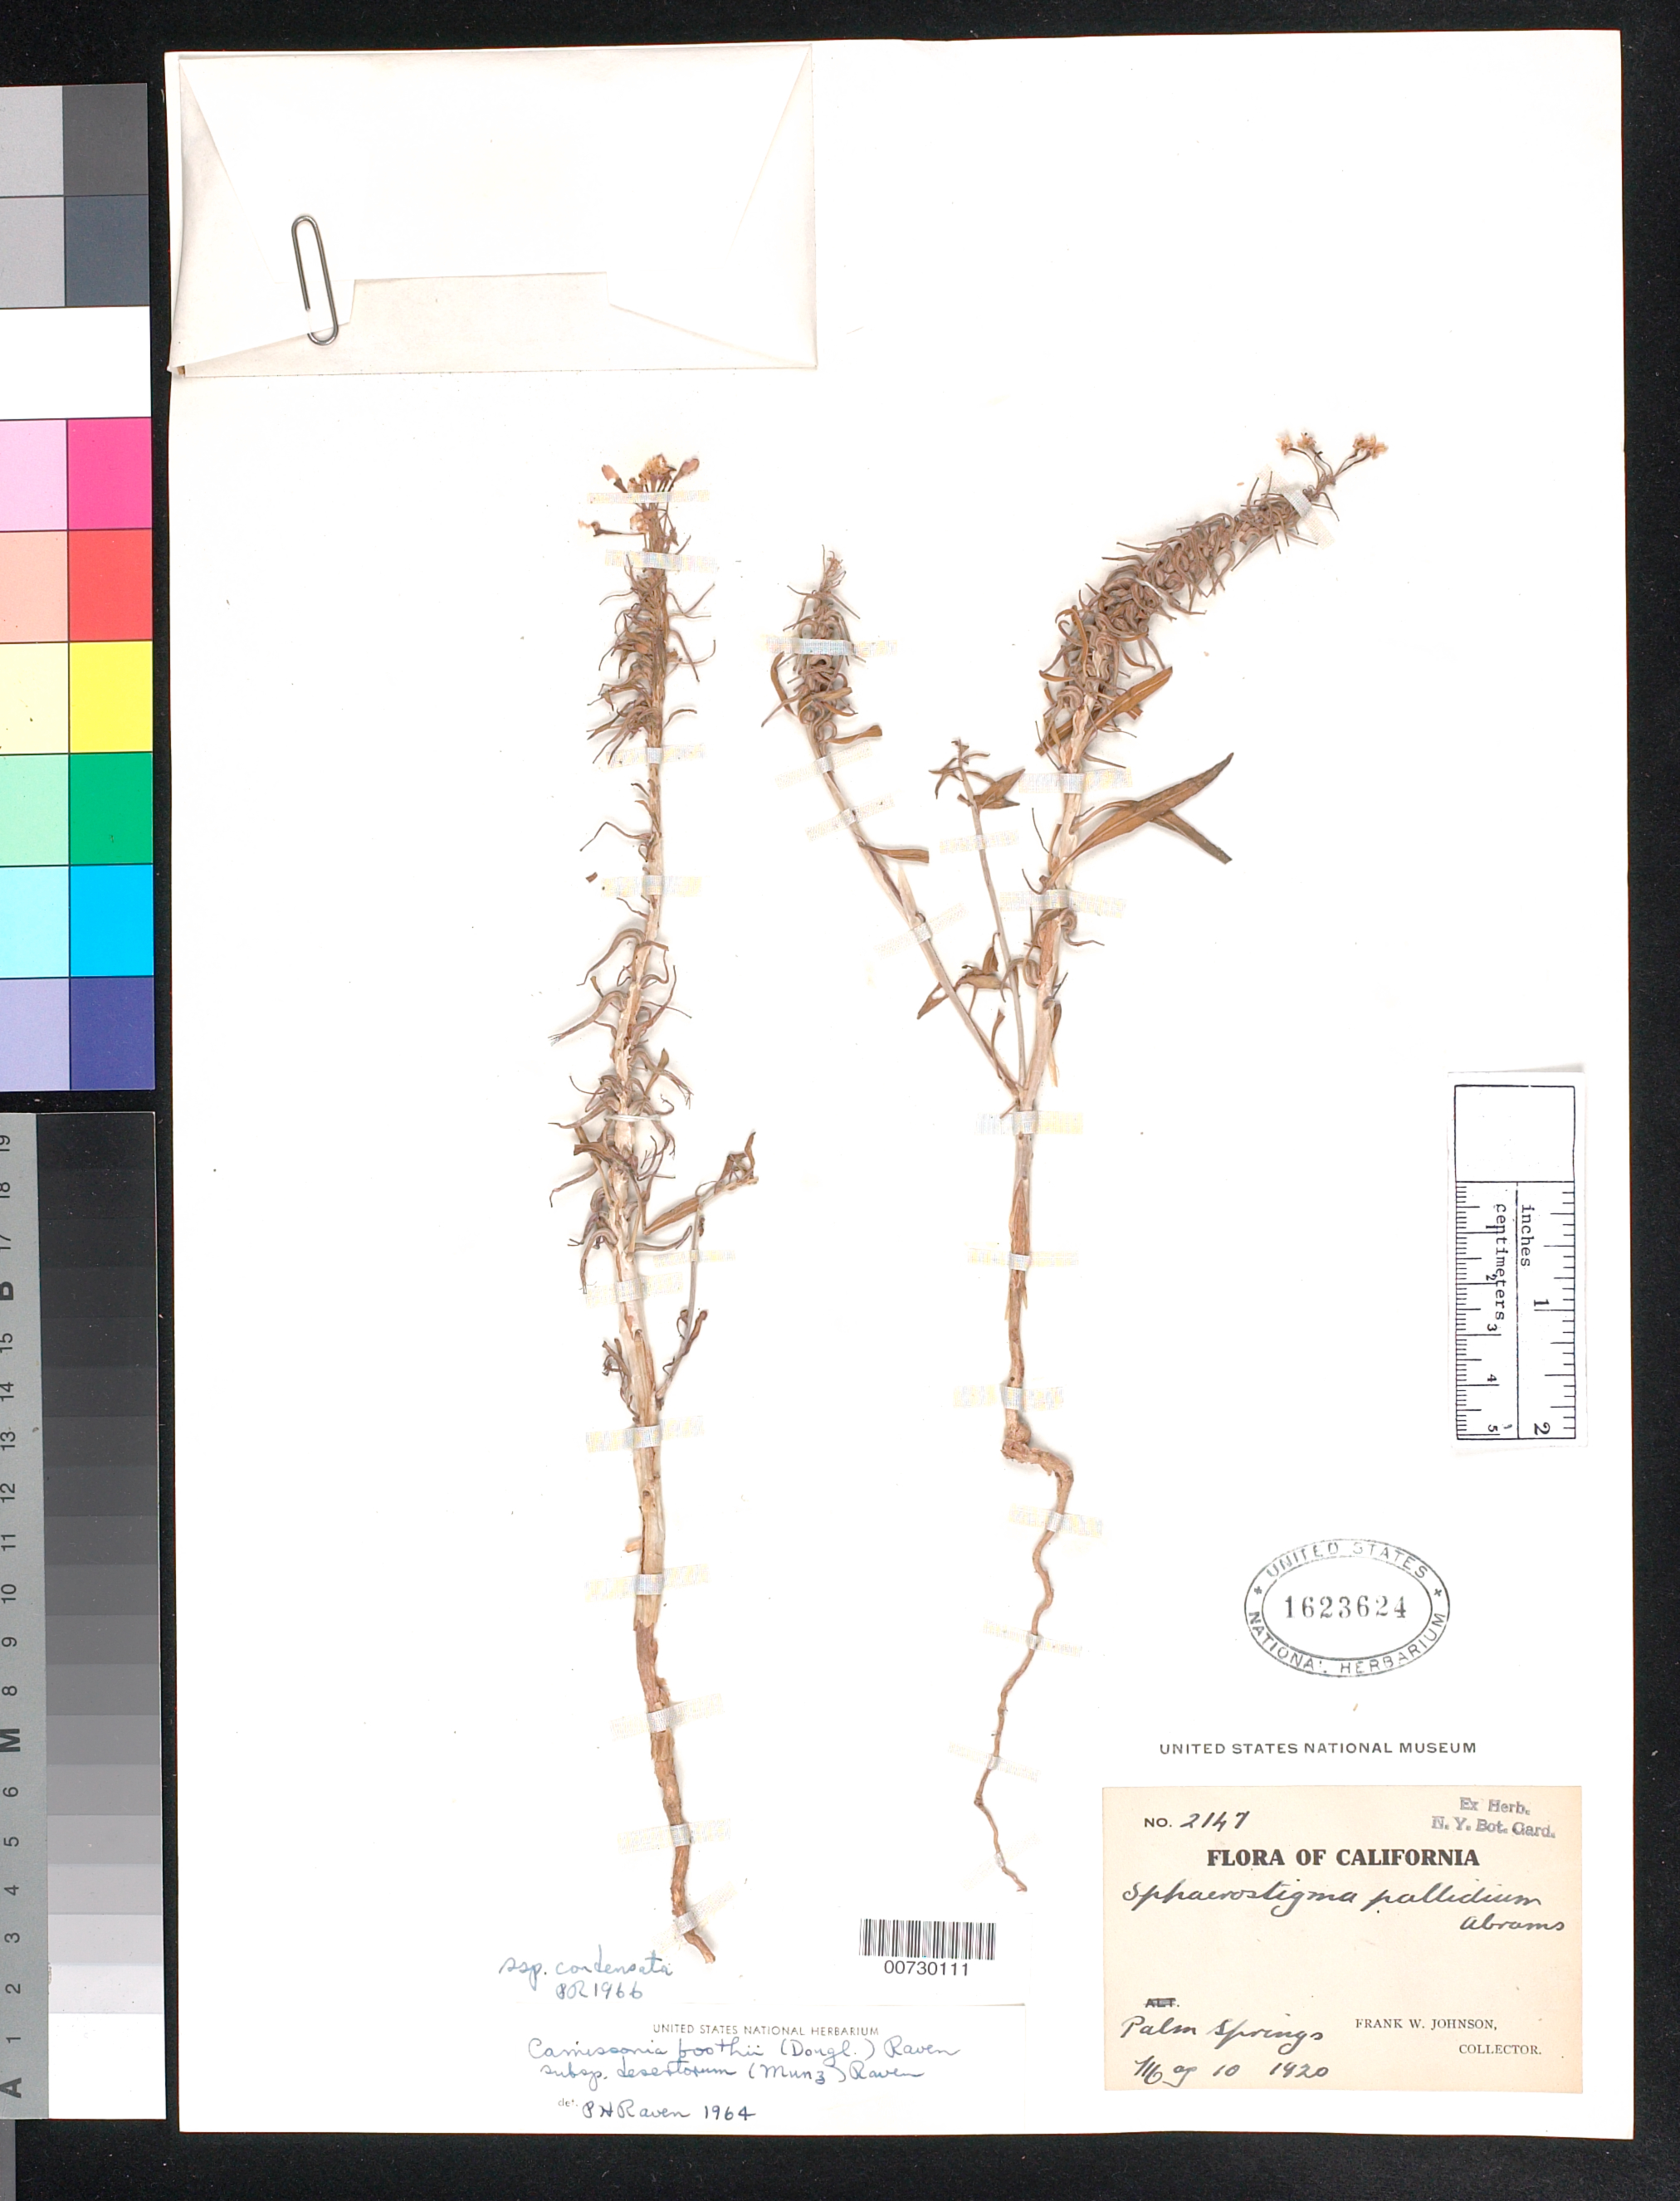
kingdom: Plantae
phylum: Tracheophyta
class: Magnoliopsida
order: Myrtales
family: Onagraceae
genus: Eremothera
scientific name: Eremothera boothii subsp. condensata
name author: (Munz) W.L. Wagner & Hoch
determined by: Wagner, W. L., (BOT), Smithsonian Institution - National Museum of Natural History (UNITED STATES)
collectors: F. W. Johnson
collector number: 2147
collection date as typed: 10 May 1920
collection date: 1920-05-10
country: United States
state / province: California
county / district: Riverside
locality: Palm Springs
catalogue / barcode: US 1623624